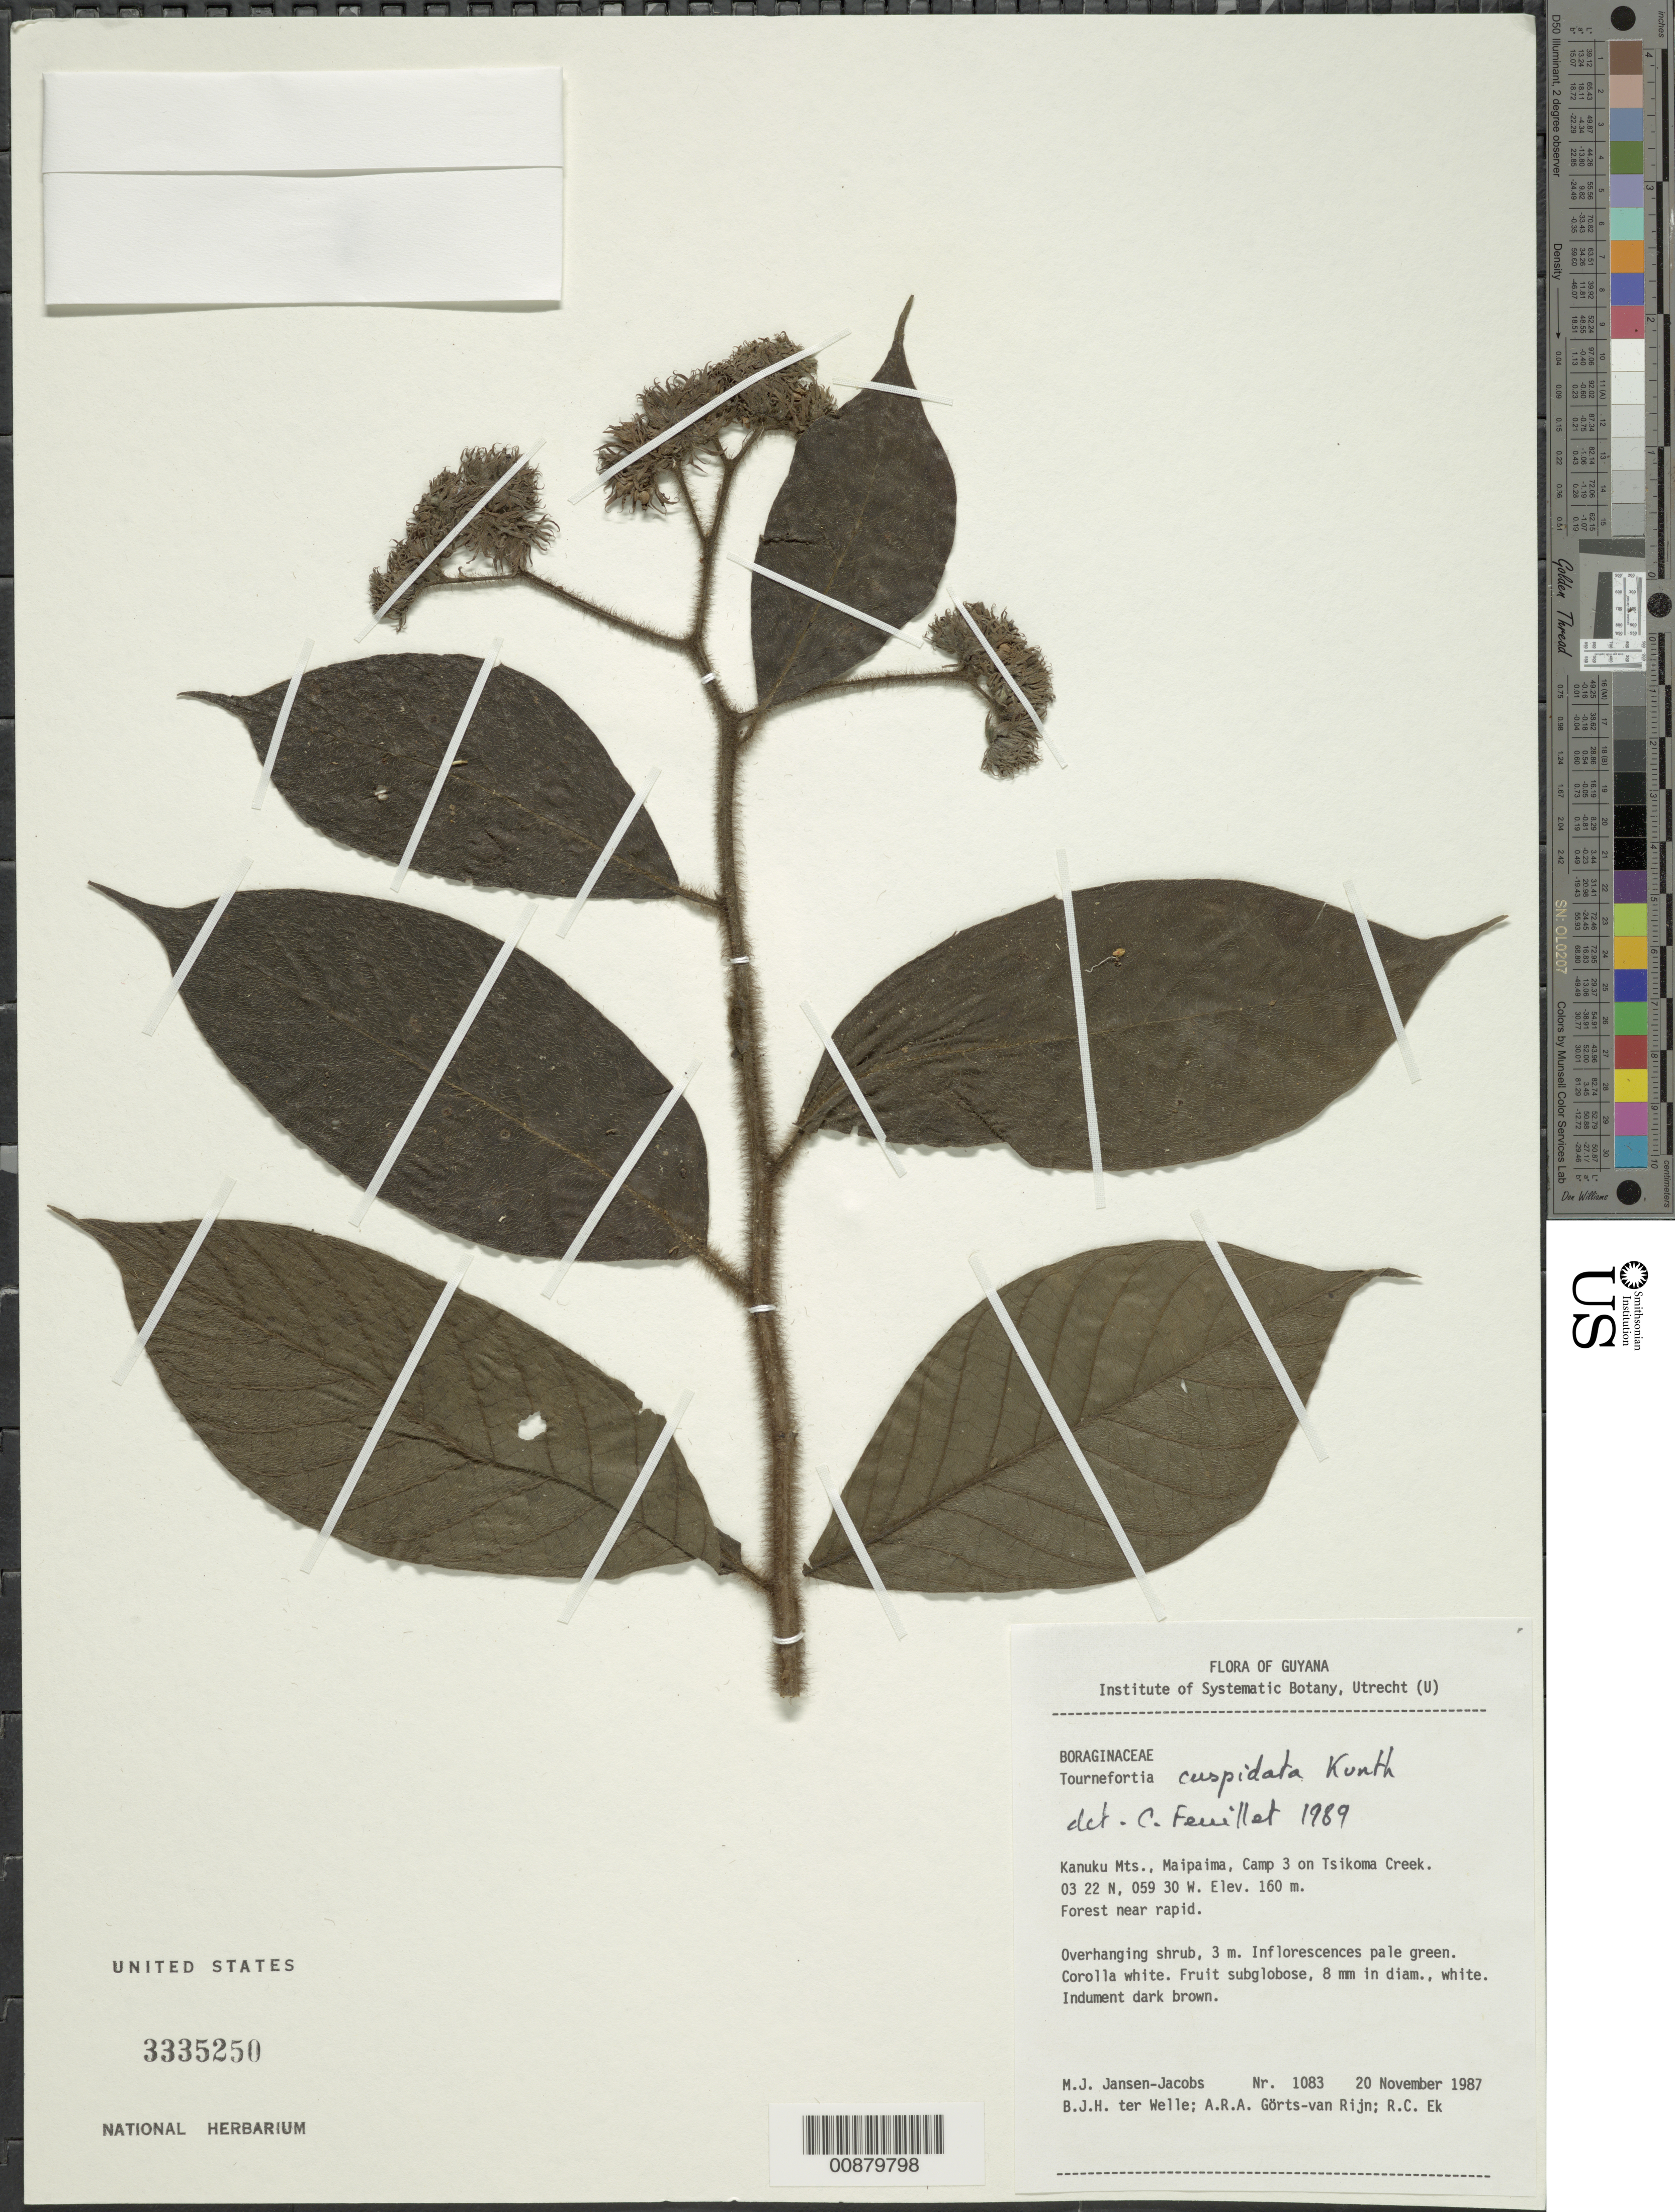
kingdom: Plantae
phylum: Tracheophyta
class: Magnoliopsida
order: Boraginales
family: Heliotropiaceae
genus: Tournefortia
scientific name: Tournefortia cuspidata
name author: Kunth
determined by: Feuillet, C.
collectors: M. J. Jansen-Jacobs, B. Welle, A. .R. A. Görts-van Rijn & R. C. Ek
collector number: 1083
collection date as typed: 20-Nov-87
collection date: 1987-11-20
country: Guyana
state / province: U. Takutu-U. Essequibo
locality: Kanuku Mts., Maipaima, Camp 3 on Tsikoma Creek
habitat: Forest on rapid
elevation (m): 160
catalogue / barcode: US 3335250